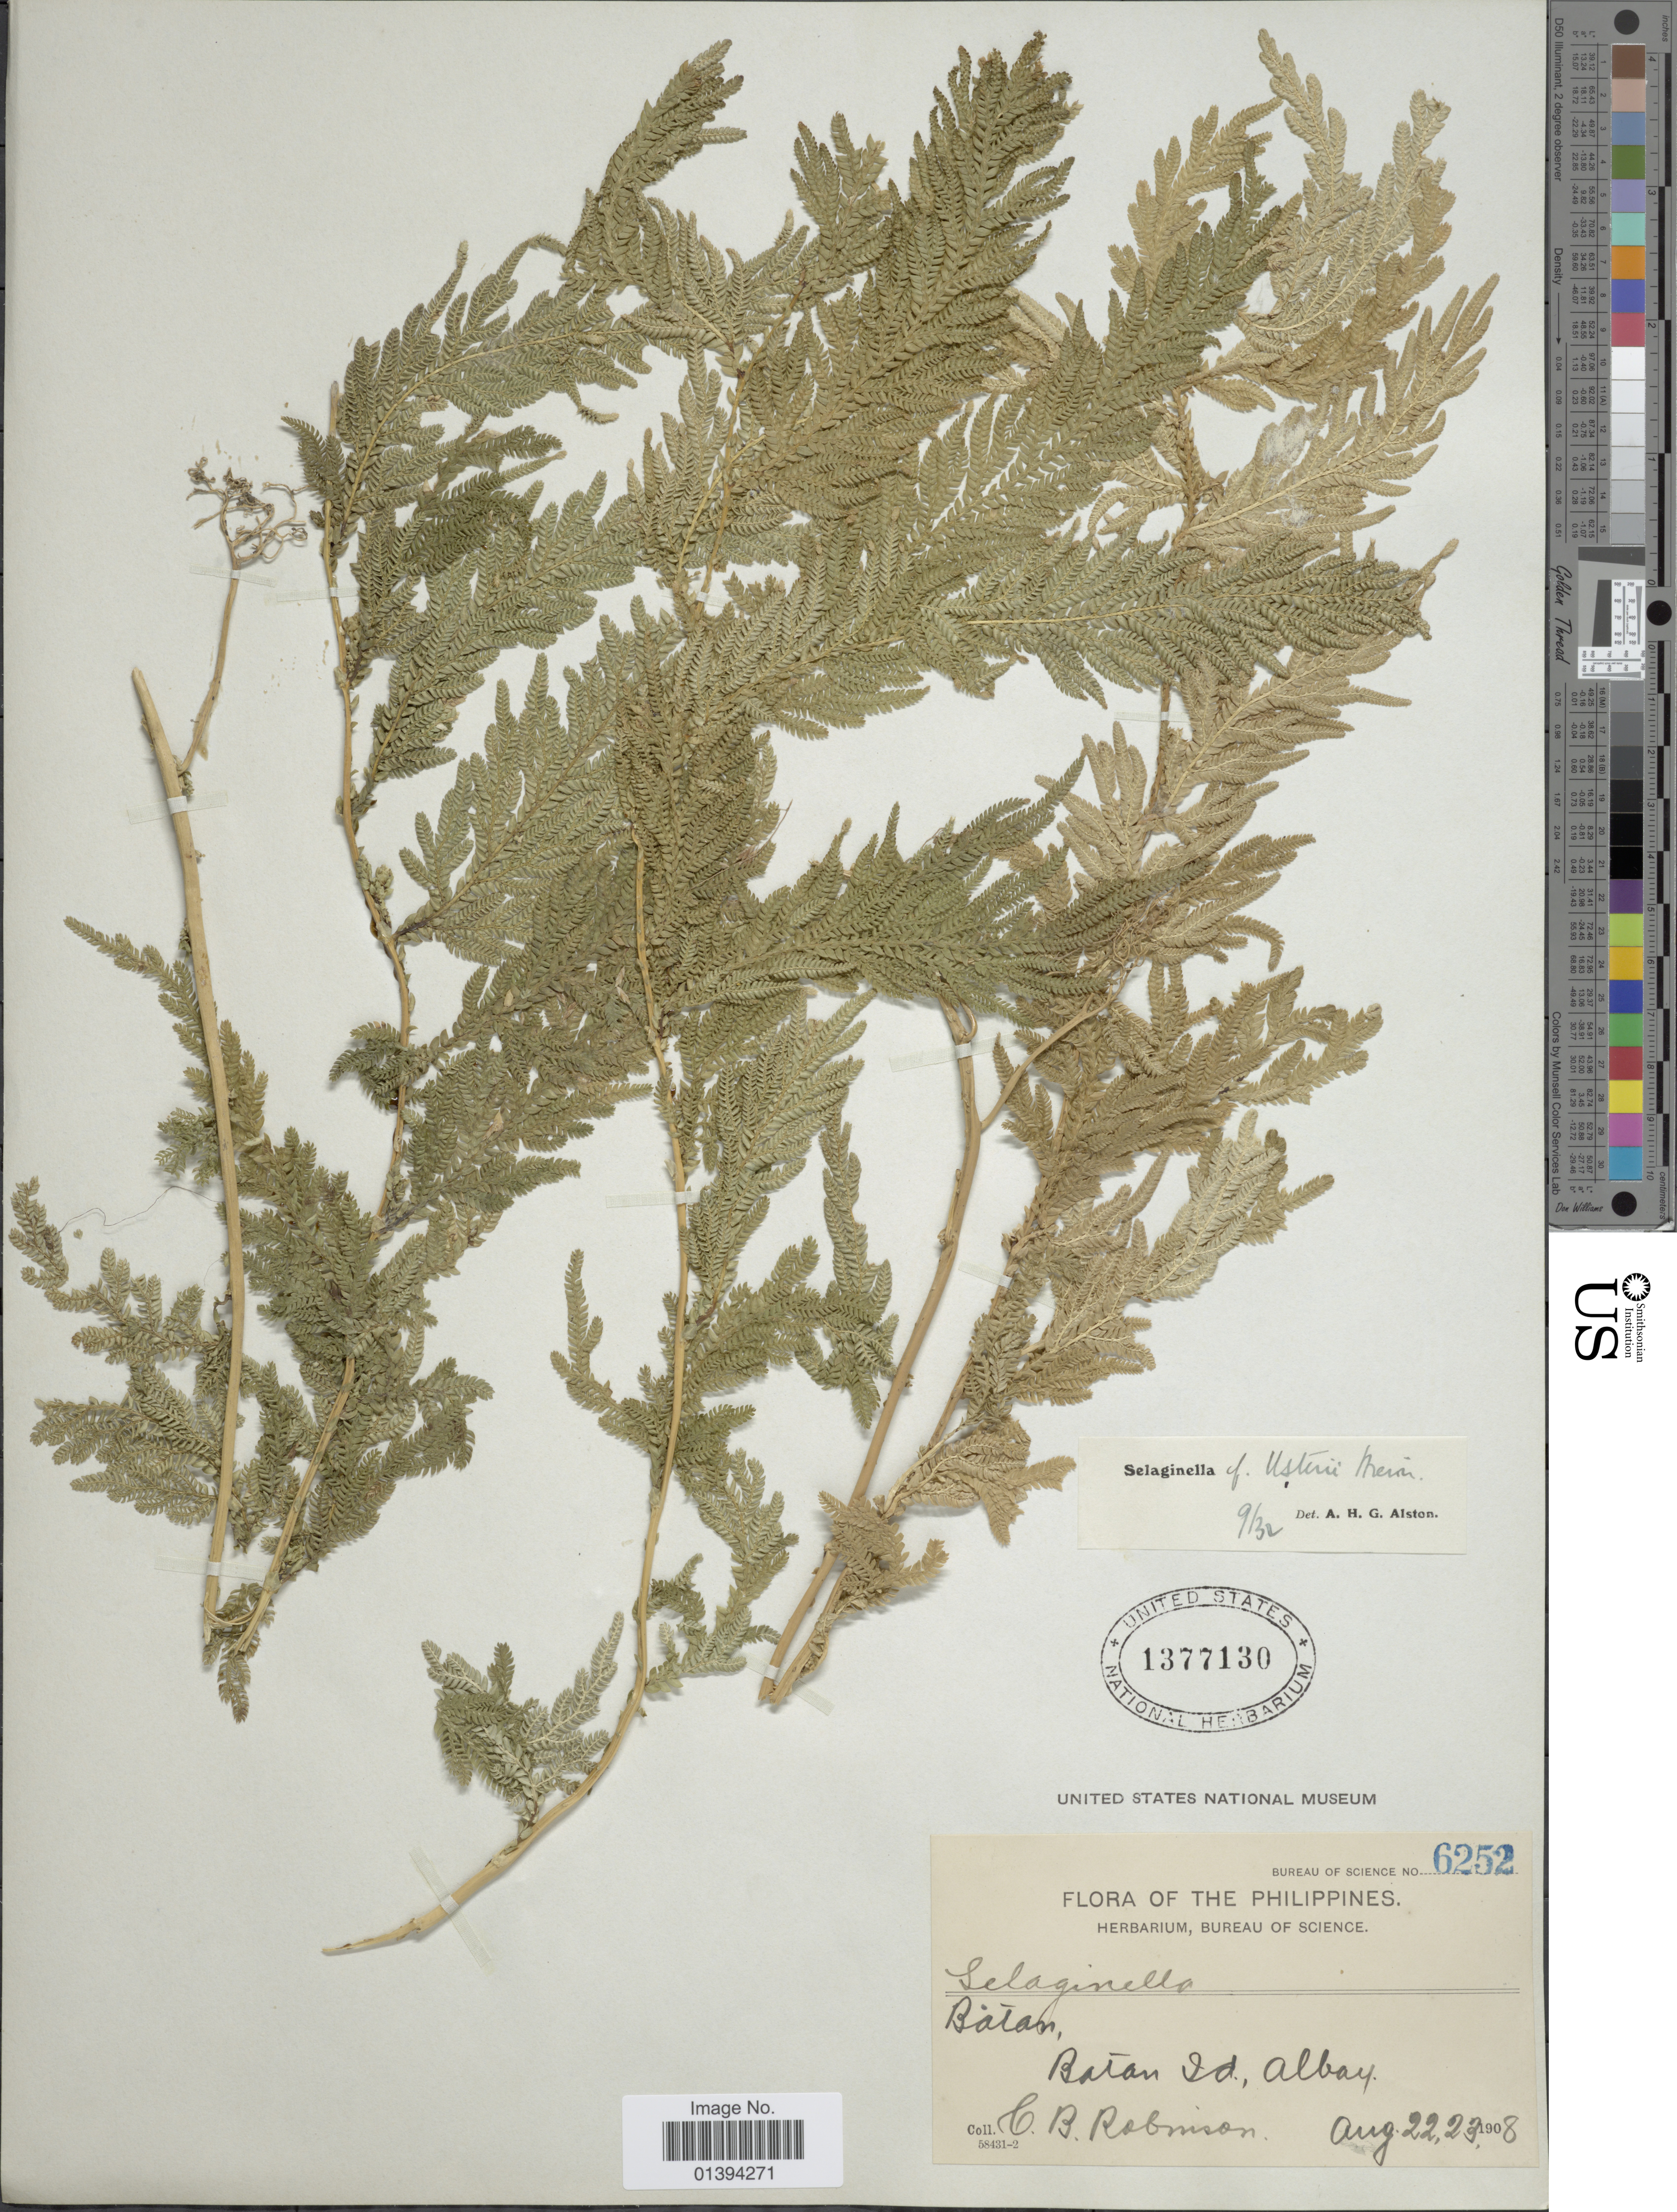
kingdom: Plantae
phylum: Tracheophyta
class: Lycopodiopsida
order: Selaginellales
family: Selaginellaceae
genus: Selaginella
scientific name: Selaginella usterii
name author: Hieron.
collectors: C. Robinson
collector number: Bureau of Science 6252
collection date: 1908-08-22/1908-08-23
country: Philippines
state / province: Cagayan Valley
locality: Batan Is., Albay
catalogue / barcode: US 1377130